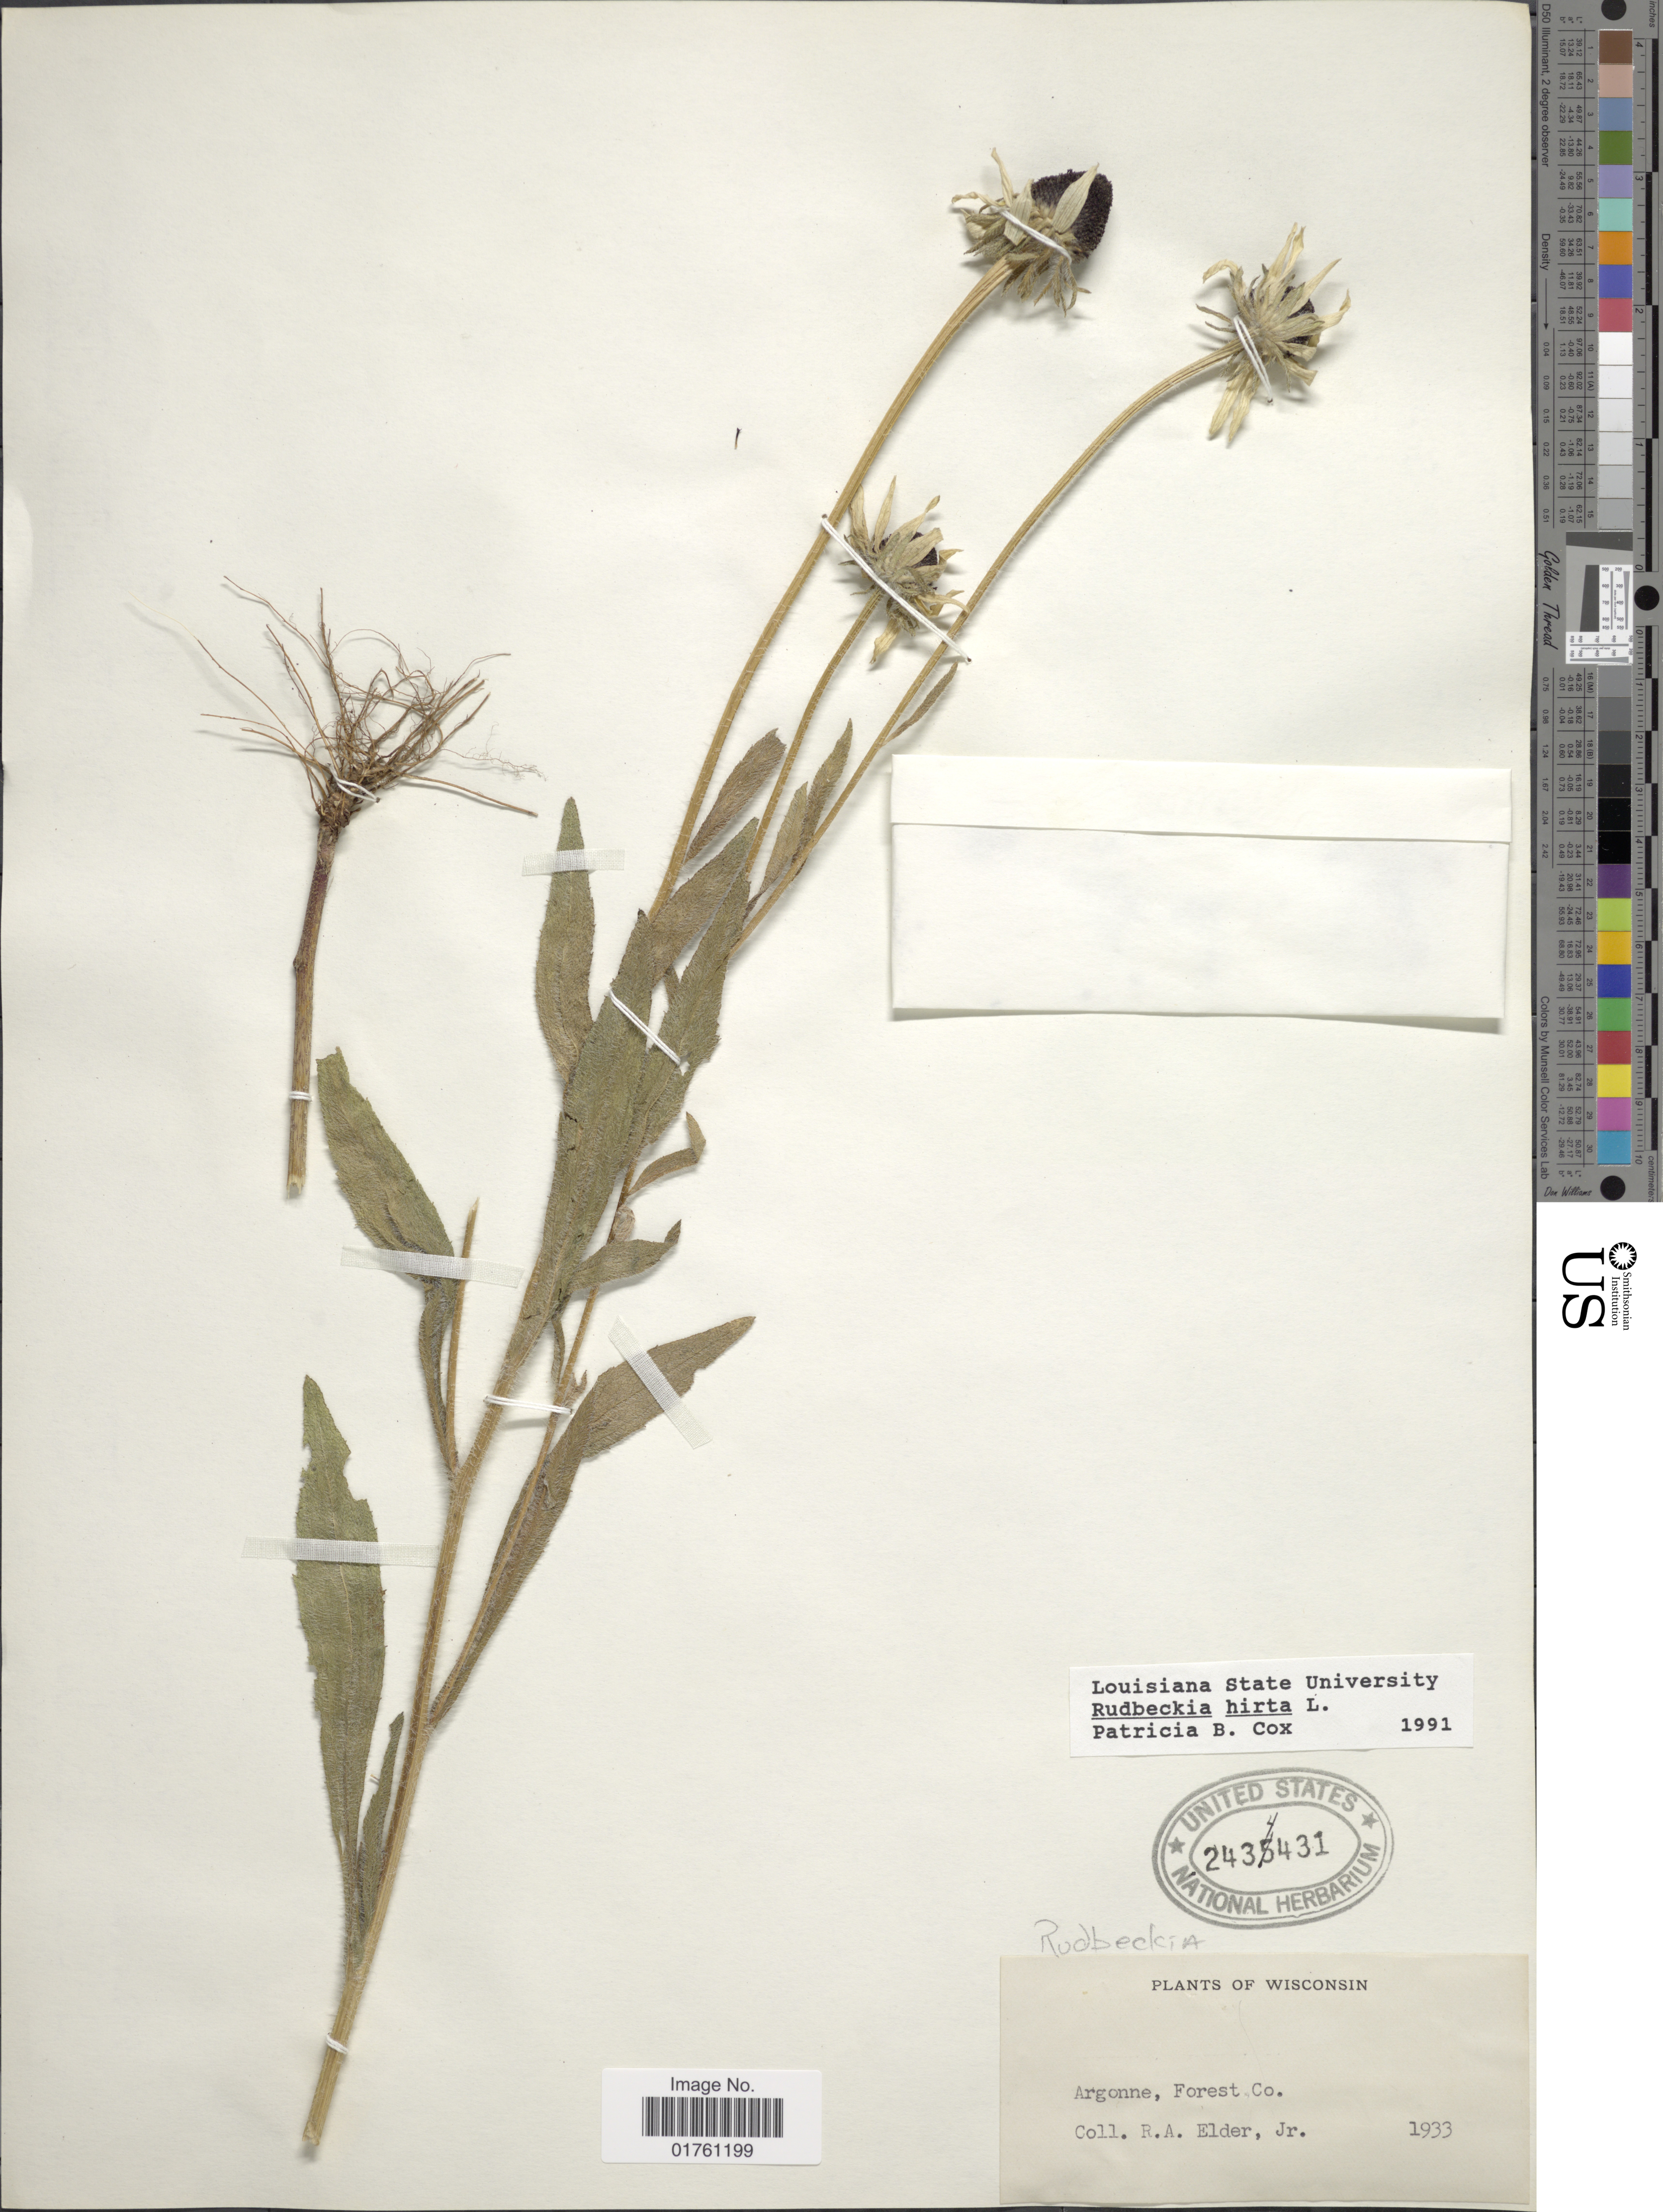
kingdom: Plantae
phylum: Tracheophyta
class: Magnoliopsida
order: Asterales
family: Asteraceae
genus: Rudbeckia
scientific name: Rudbeckia hirta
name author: L.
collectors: R. Elder Jr.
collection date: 1933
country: United States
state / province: Wisconsin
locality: Argonne, Forest Co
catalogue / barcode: US 2434431